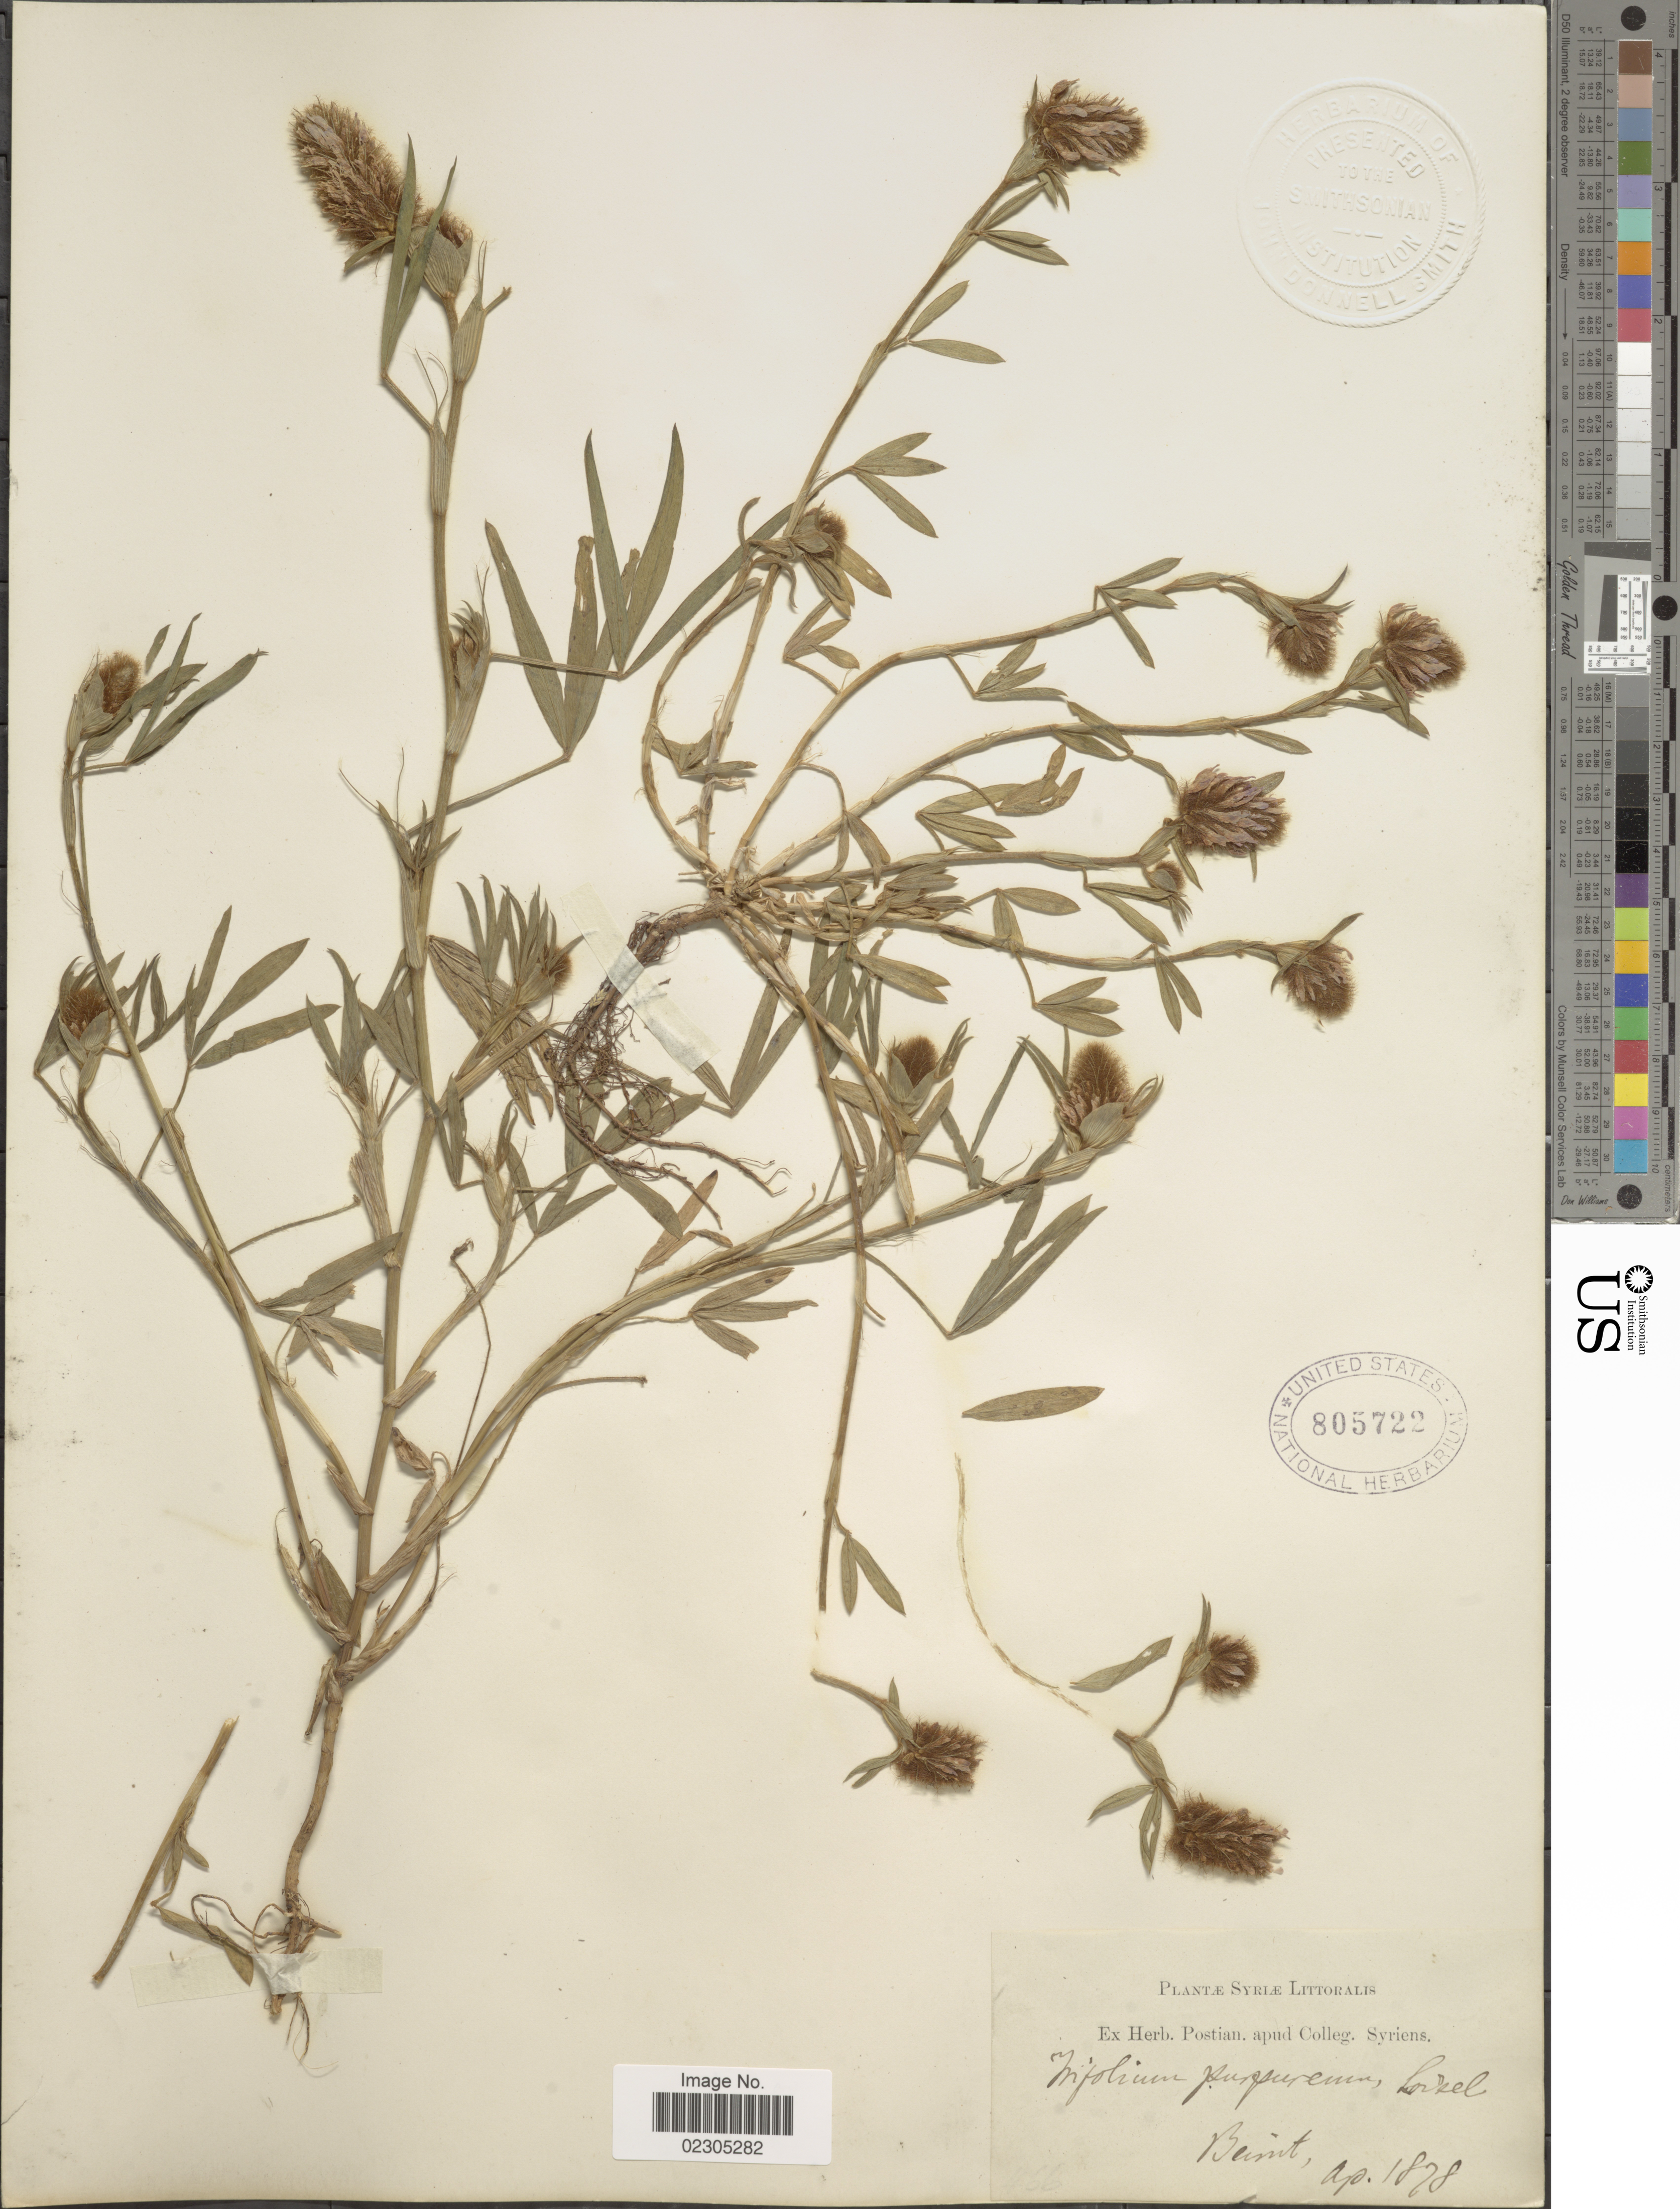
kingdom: Plantae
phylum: Tracheophyta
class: Magnoliopsida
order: Fabales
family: Fabaceae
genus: Trifolium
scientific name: Trifolium purpureum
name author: Loisel.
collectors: ex herb. Postian. apud Colleg. Syriens. Protest. USE "Fannie P. A. Shepard" (10308853) AS PRIMARY COLLECTOR INSTEAD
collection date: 1878-04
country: Lebanon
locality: Syriae Littoralis. Beirut.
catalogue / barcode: US 805722